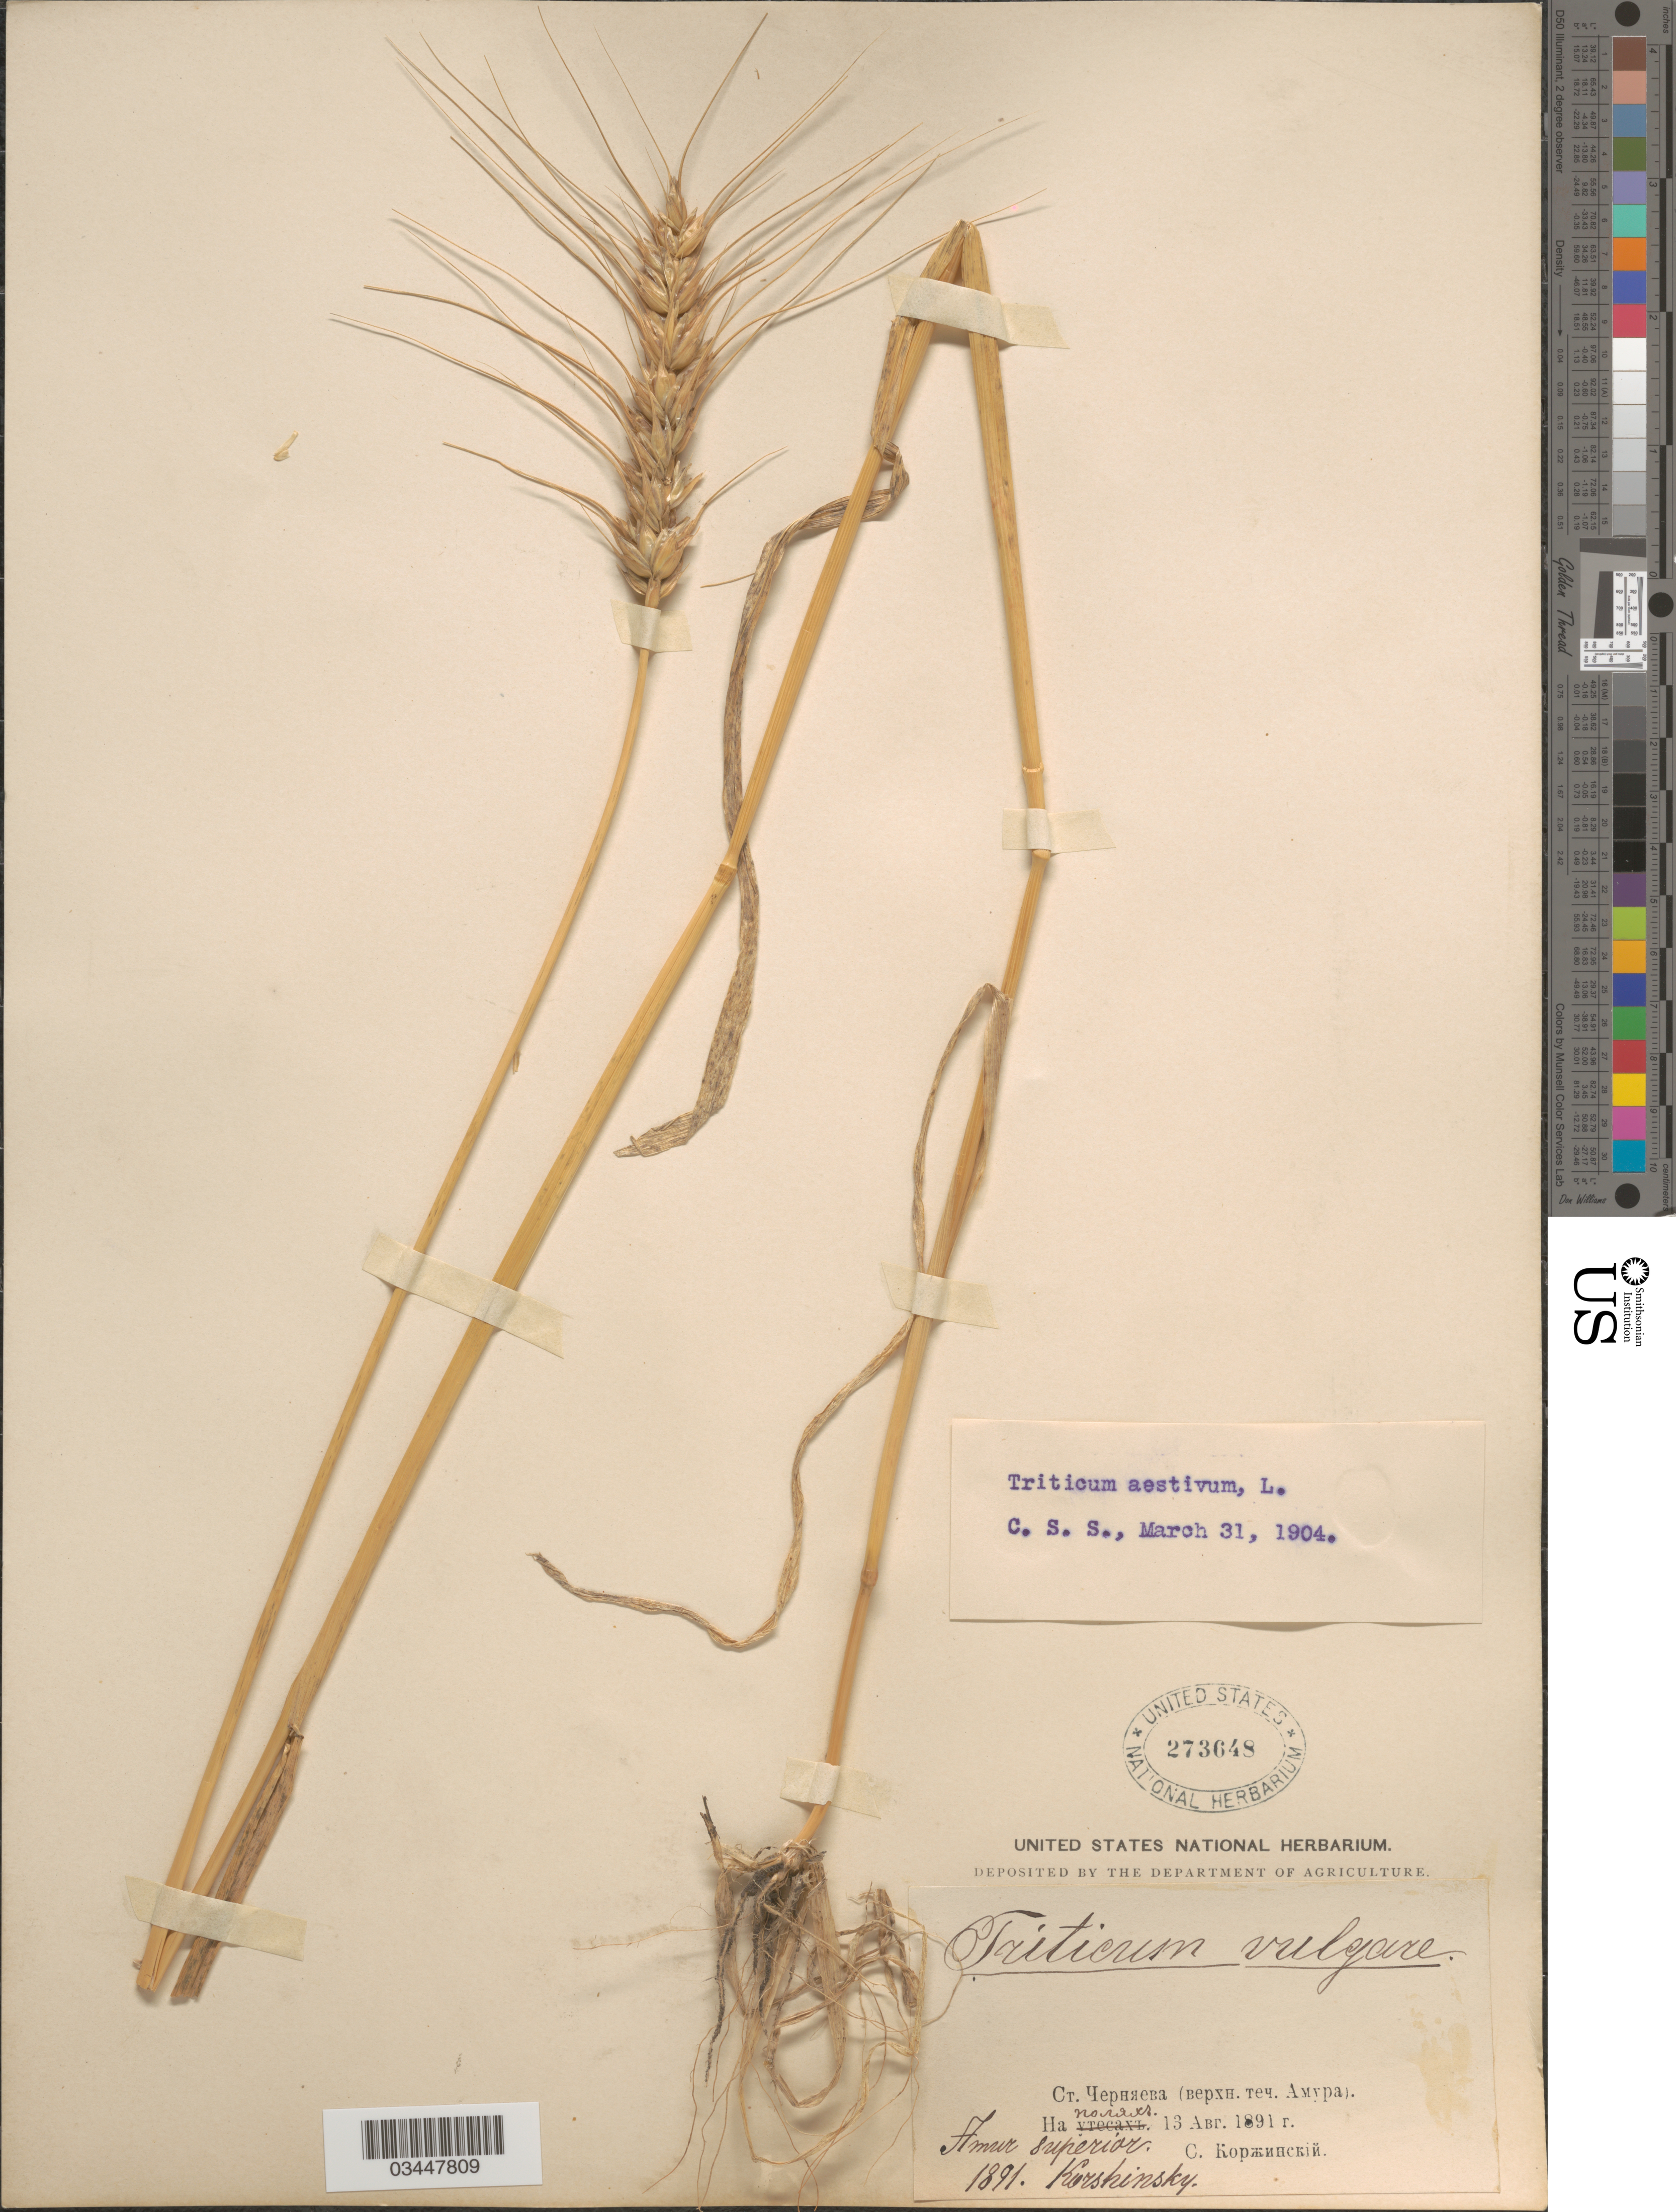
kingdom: Plantae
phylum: Tracheophyta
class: Liliopsida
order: Poales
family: Poaceae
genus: Triticum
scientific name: Triticum aestivum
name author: L.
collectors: Korshinsky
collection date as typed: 13 X 1891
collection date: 1856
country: Russian Federation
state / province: Amur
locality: X. Amur Surperior.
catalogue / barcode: US 273648